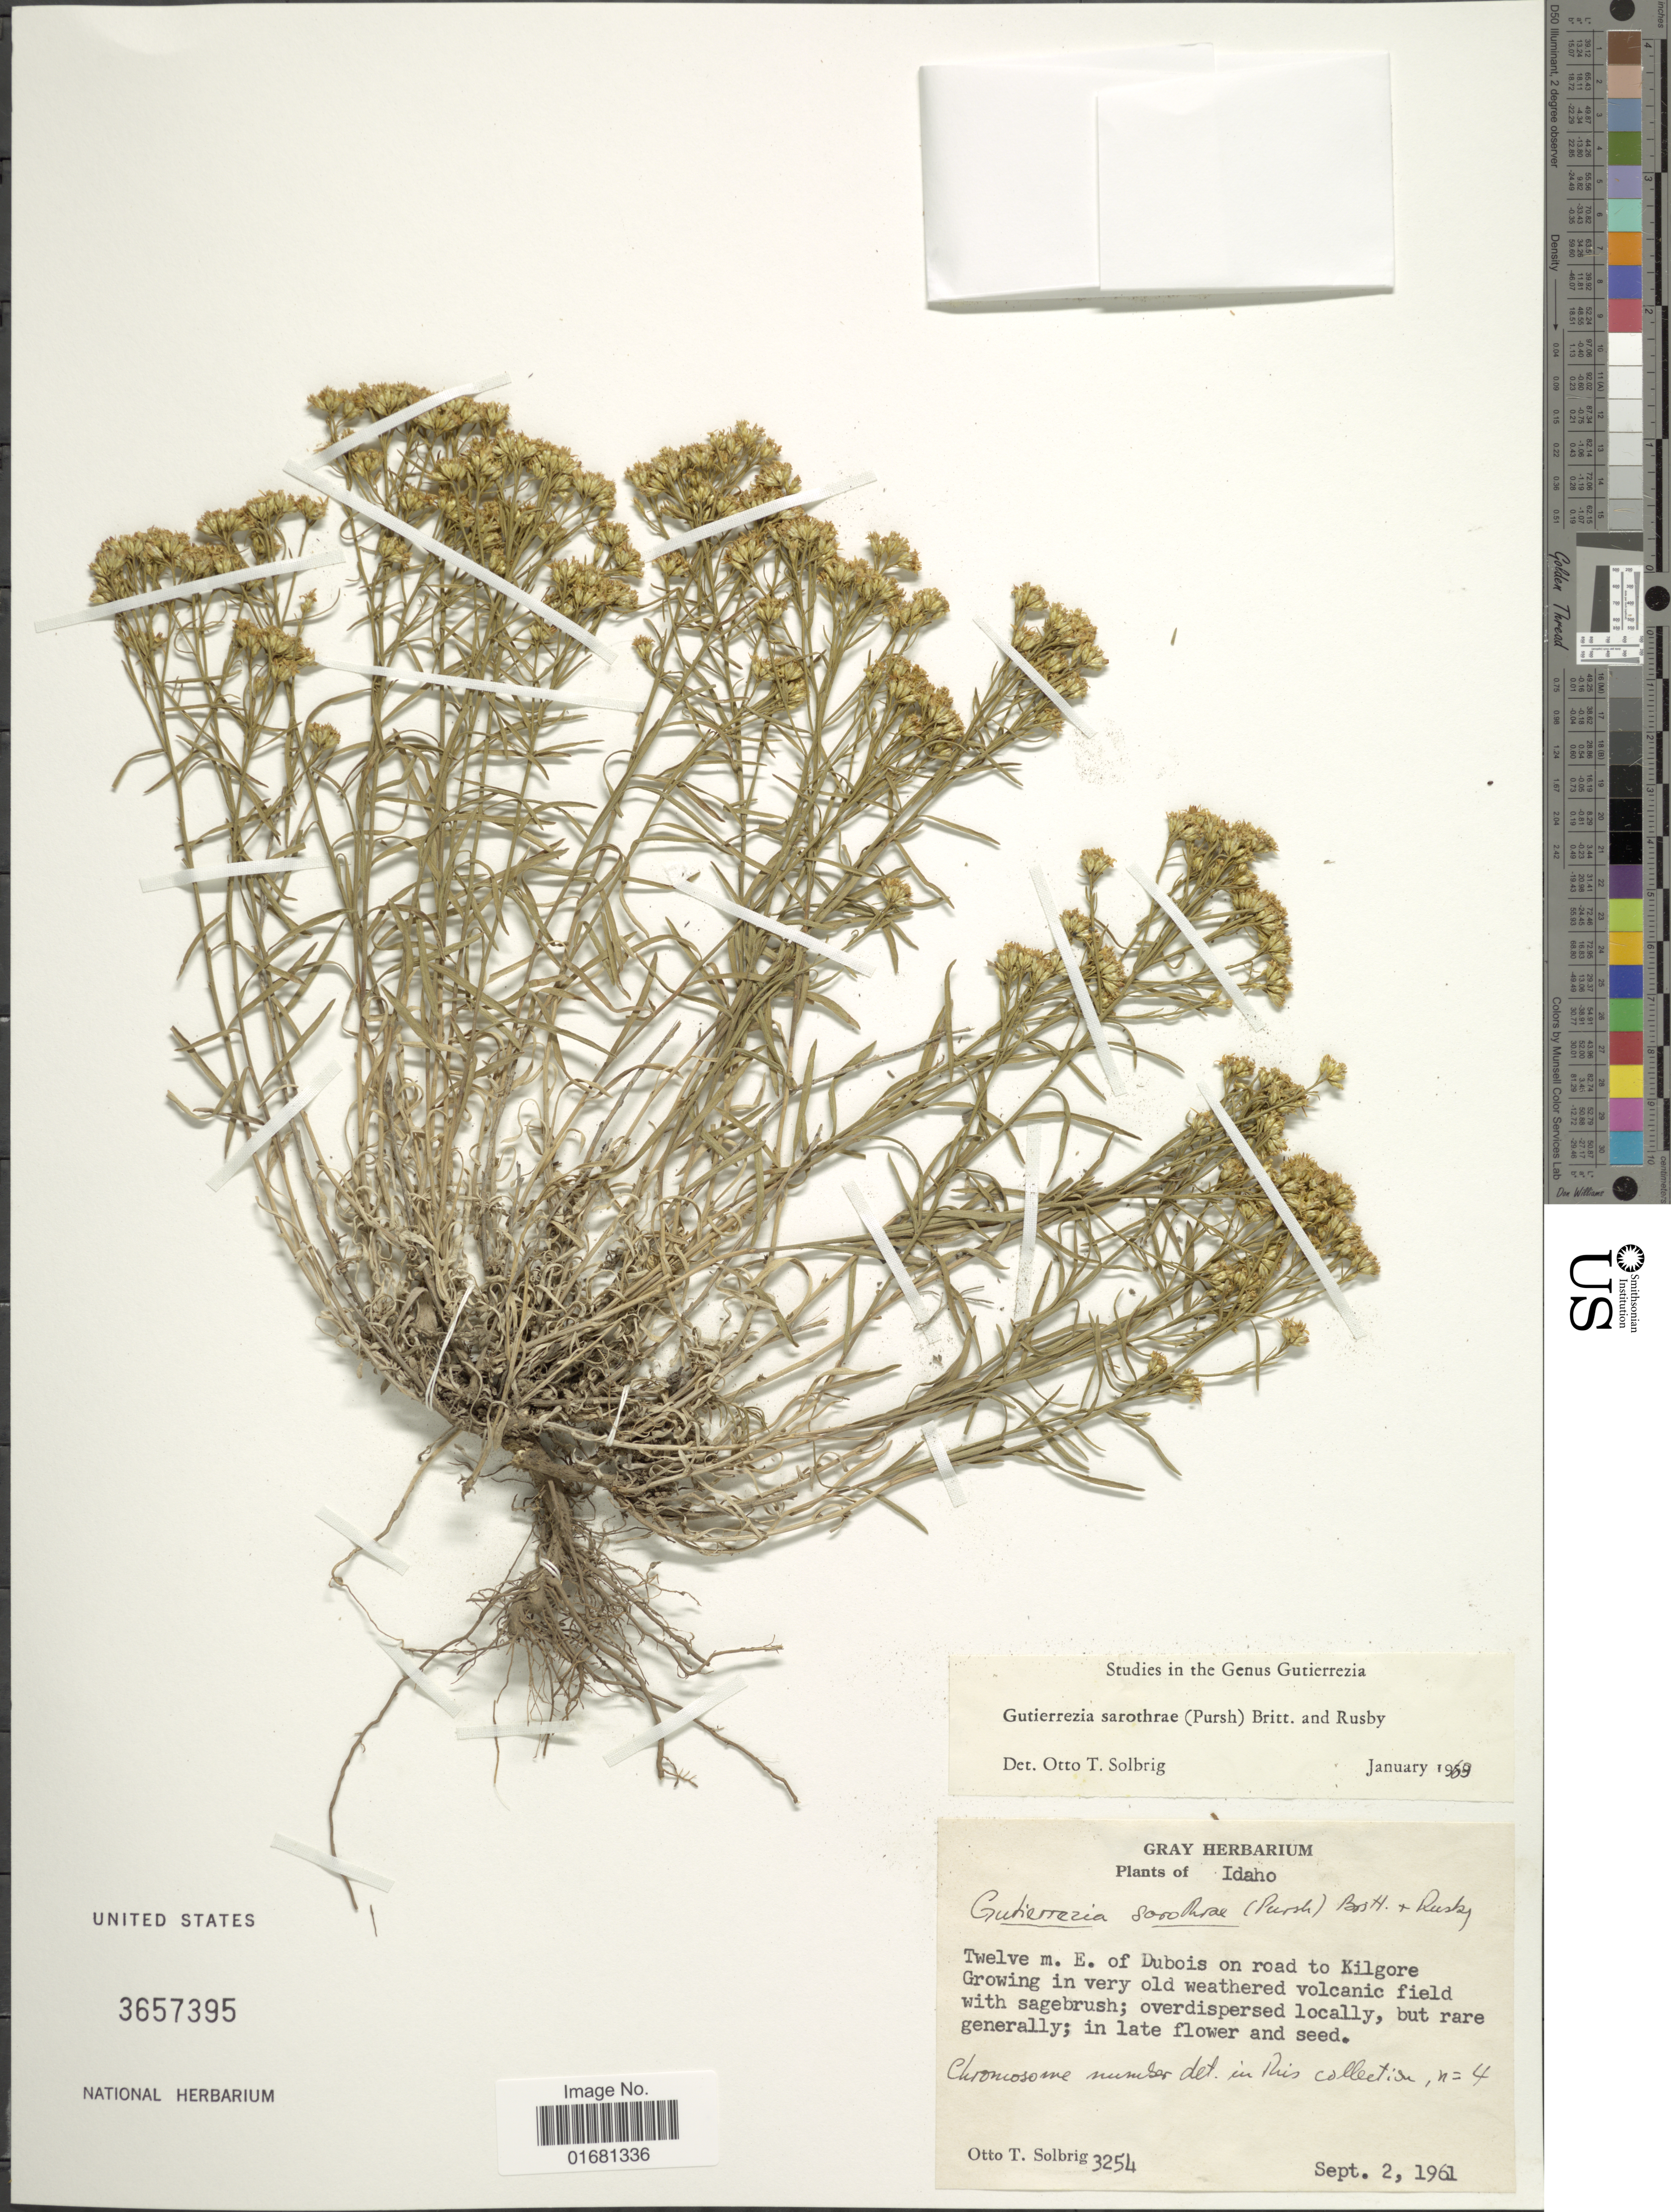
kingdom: Plantae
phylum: Tracheophyta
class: Magnoliopsida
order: Asterales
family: Asteraceae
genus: Gutierrezia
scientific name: Gutierrezia sarothrae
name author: (Pursh) Britton & Rusby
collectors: O. T. Solbrig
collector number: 3254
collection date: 1961-09-02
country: United States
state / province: Idaho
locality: Twelve m. E. of Dubois on road to Kilgore. Growing in very old weathered volcanic field with sagebrush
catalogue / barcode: US 3657395